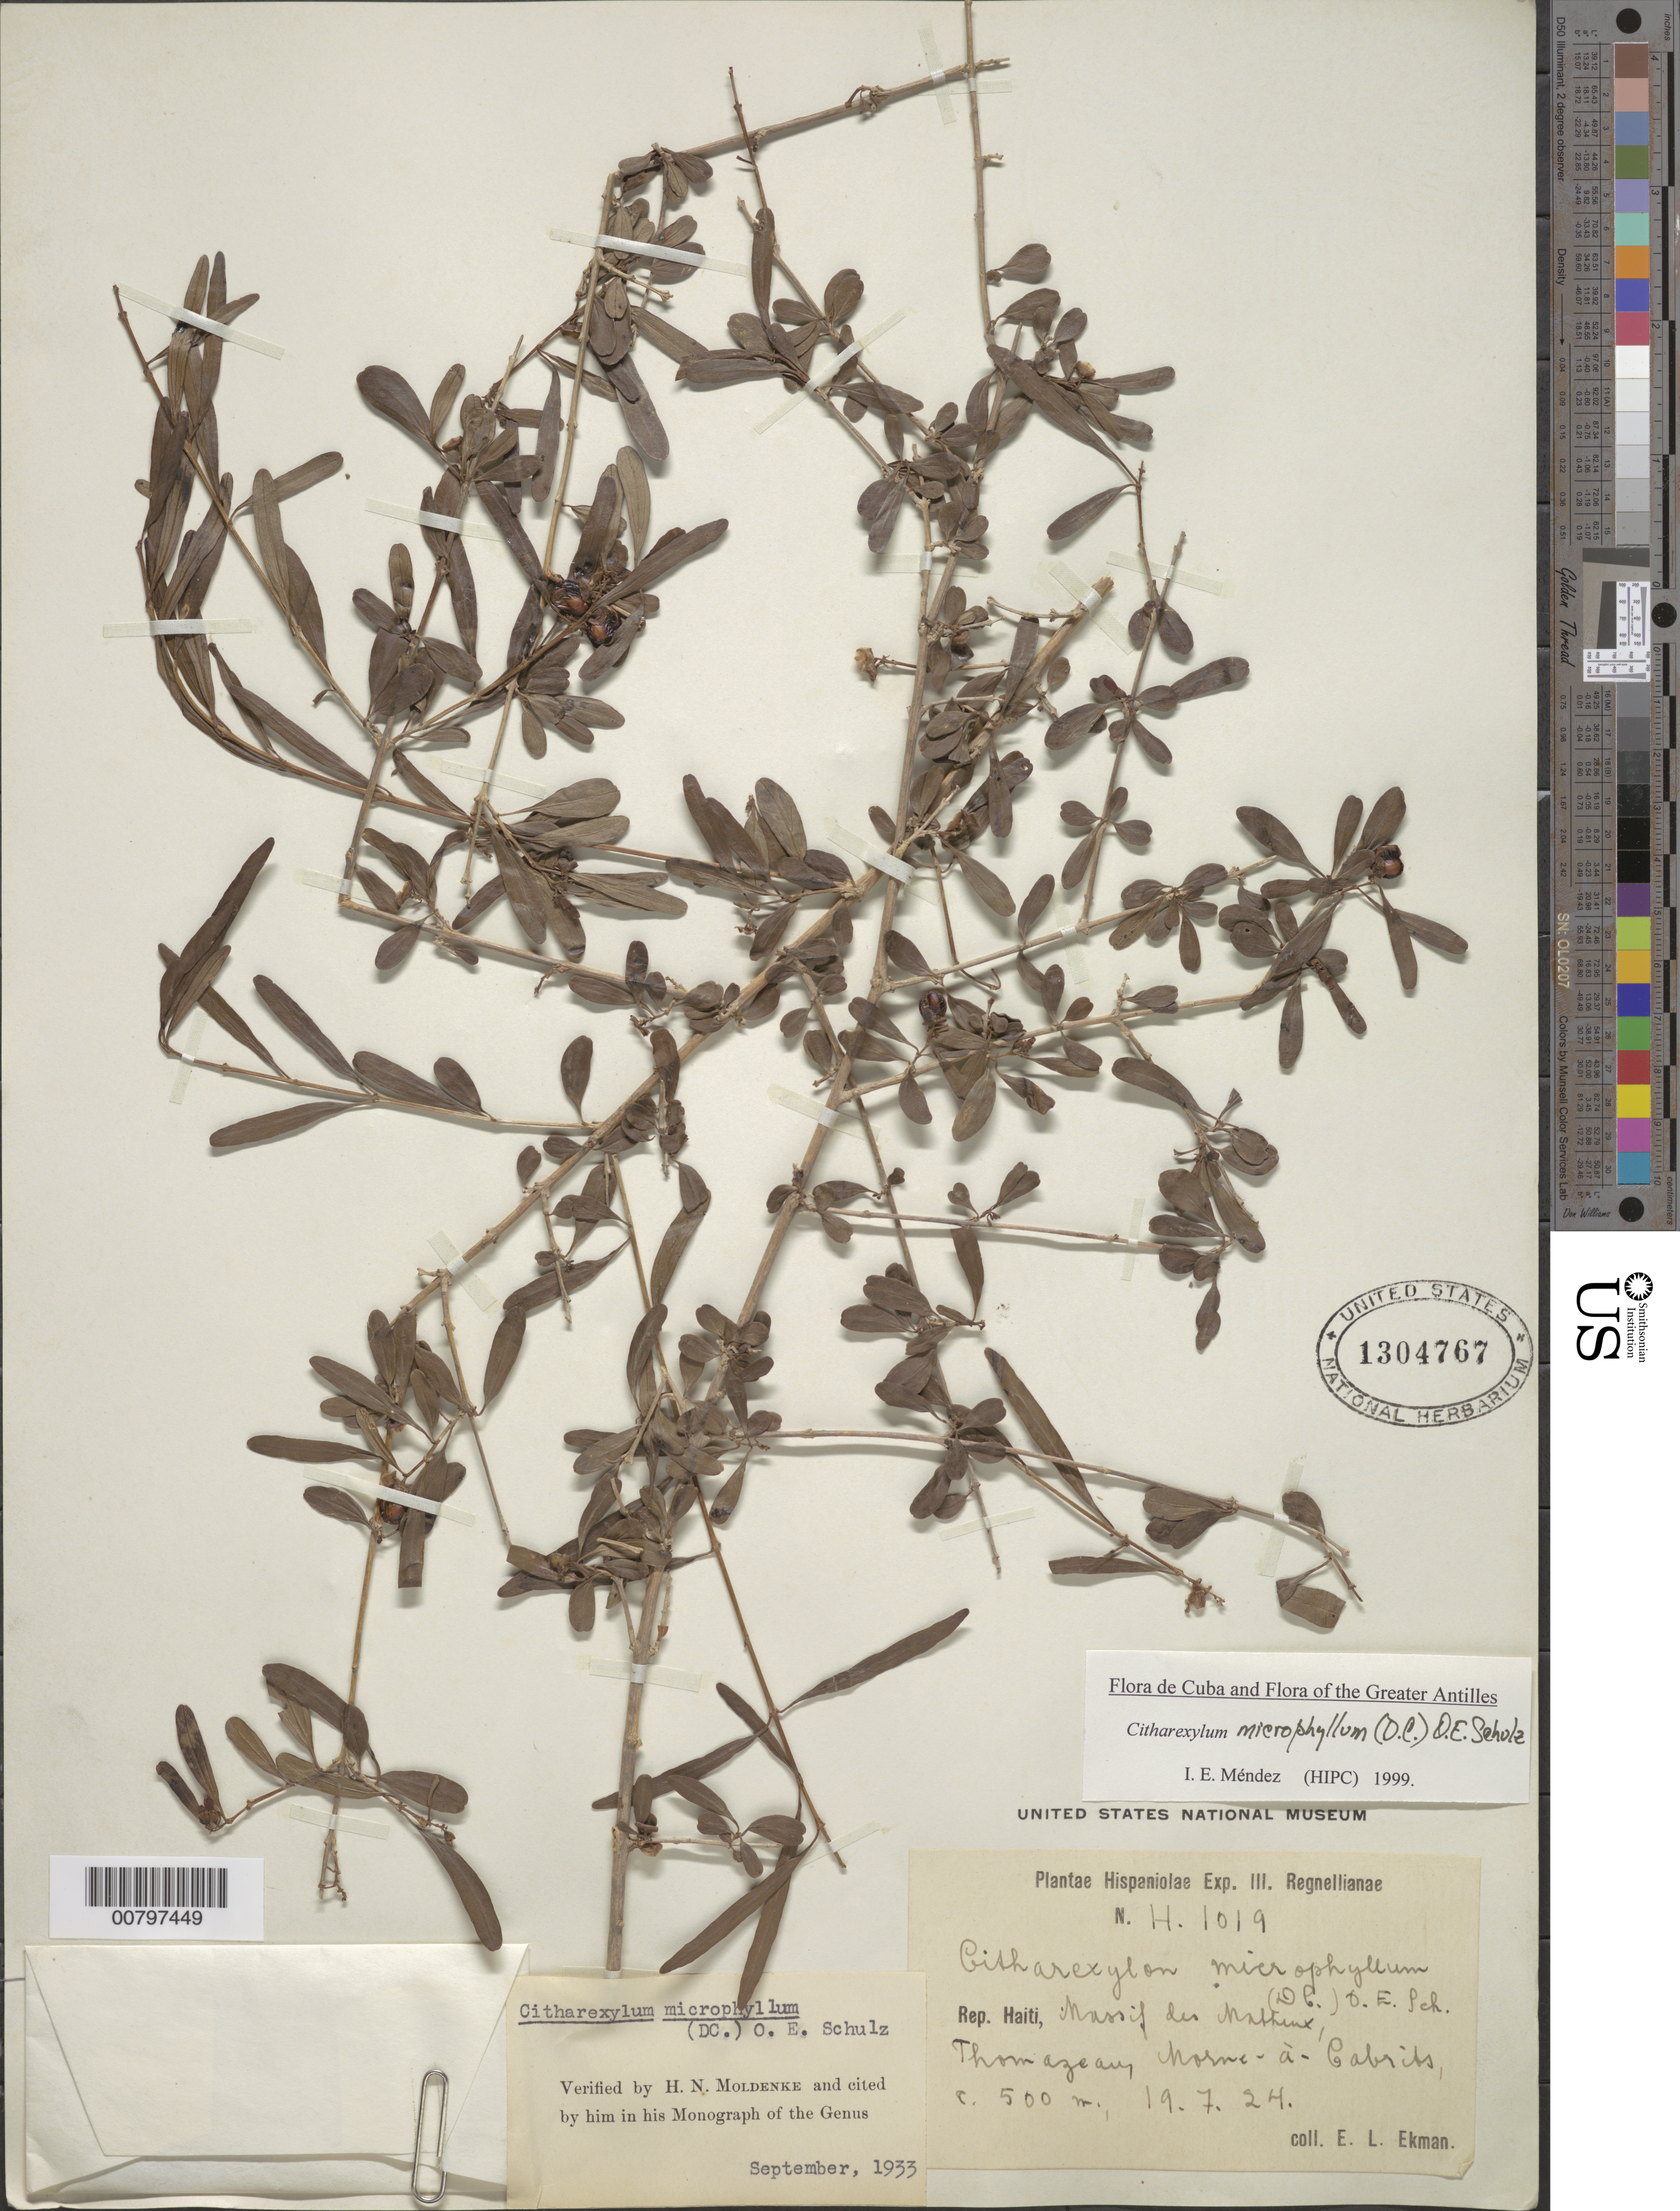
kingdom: Plantae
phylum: Tracheophyta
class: Magnoliopsida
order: Lamiales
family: Verbenaceae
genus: Citharexylum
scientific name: Citharexylum microphyllum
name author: (DC.) O.E. Schulz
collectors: E. L. Ekman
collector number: H 1019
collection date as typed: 19 Jul 1924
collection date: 1924-07-19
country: Haiti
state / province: Ouest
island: Hispaniola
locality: Massif des Matheux, Thomazeau, Morne à Cabrits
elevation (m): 500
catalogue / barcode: US 1304767